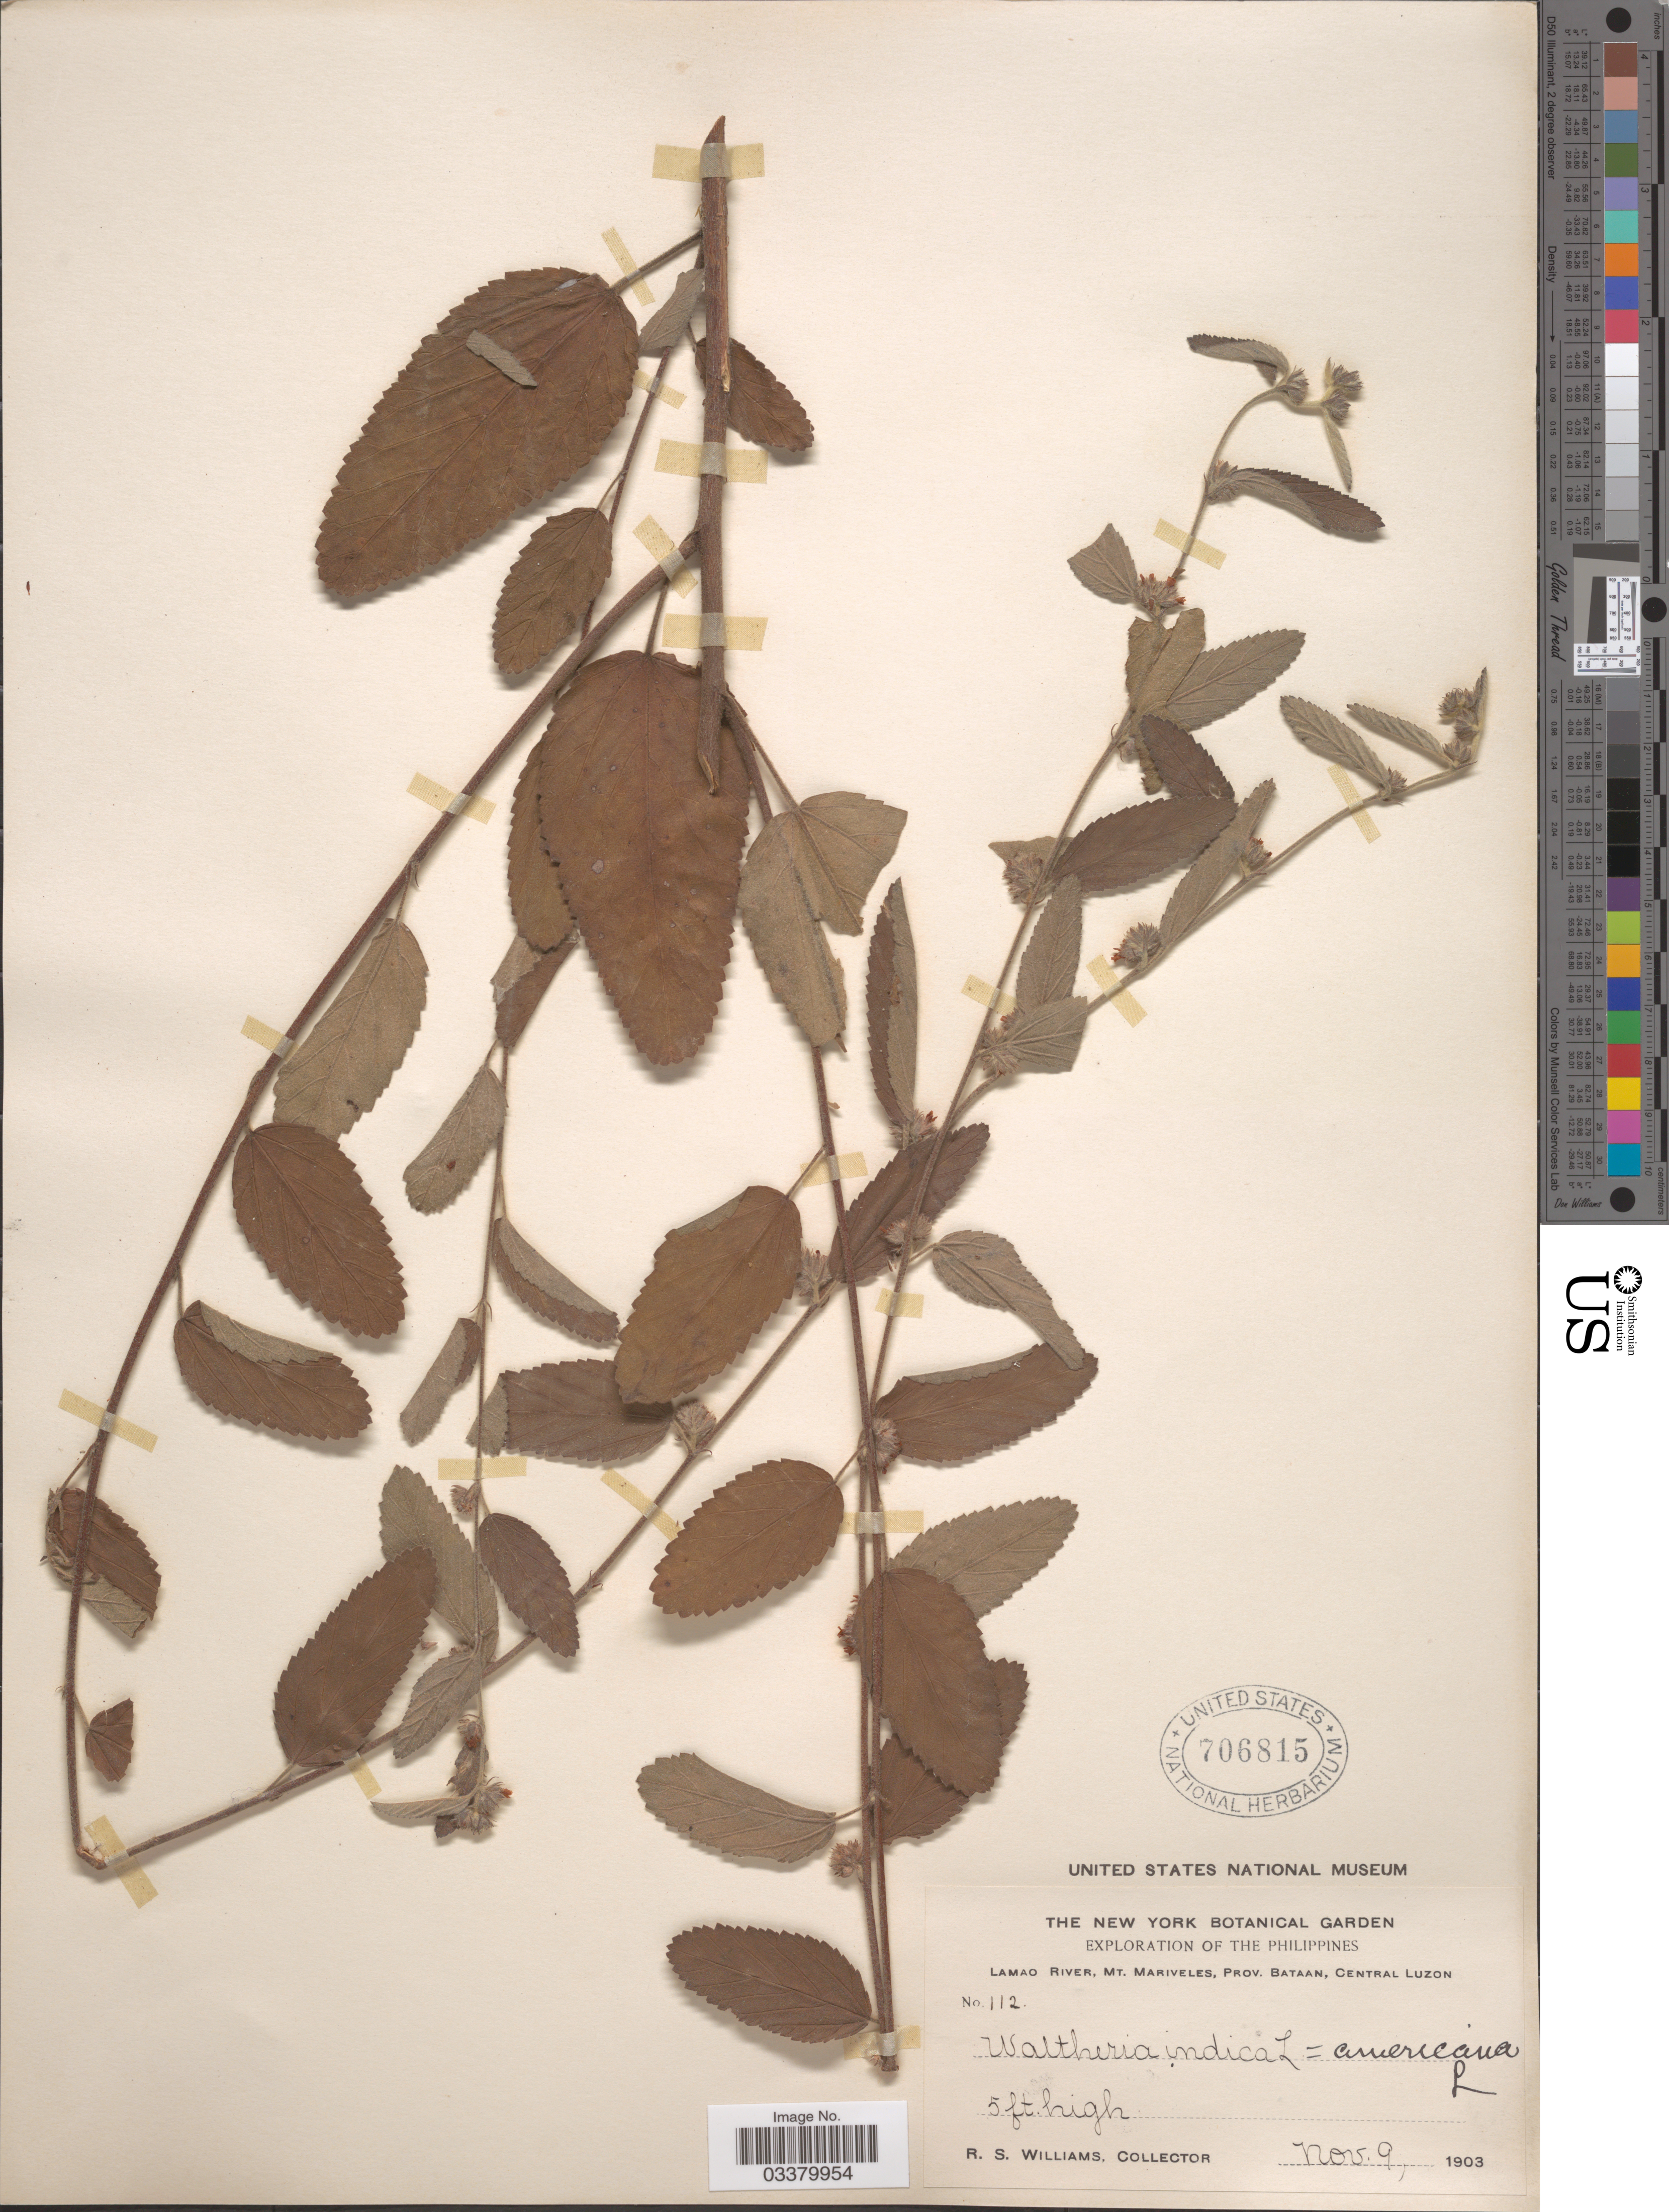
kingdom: Plantae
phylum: Tracheophyta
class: Magnoliopsida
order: Malvales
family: Malvaceae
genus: Waltheria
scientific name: Waltheria indica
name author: L.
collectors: R. S. Williams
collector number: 112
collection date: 1903-11-09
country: Philippines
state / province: Central Luzon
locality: Lamao River, Mt. Mariveles, Prov. Bataan.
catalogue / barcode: US 706815